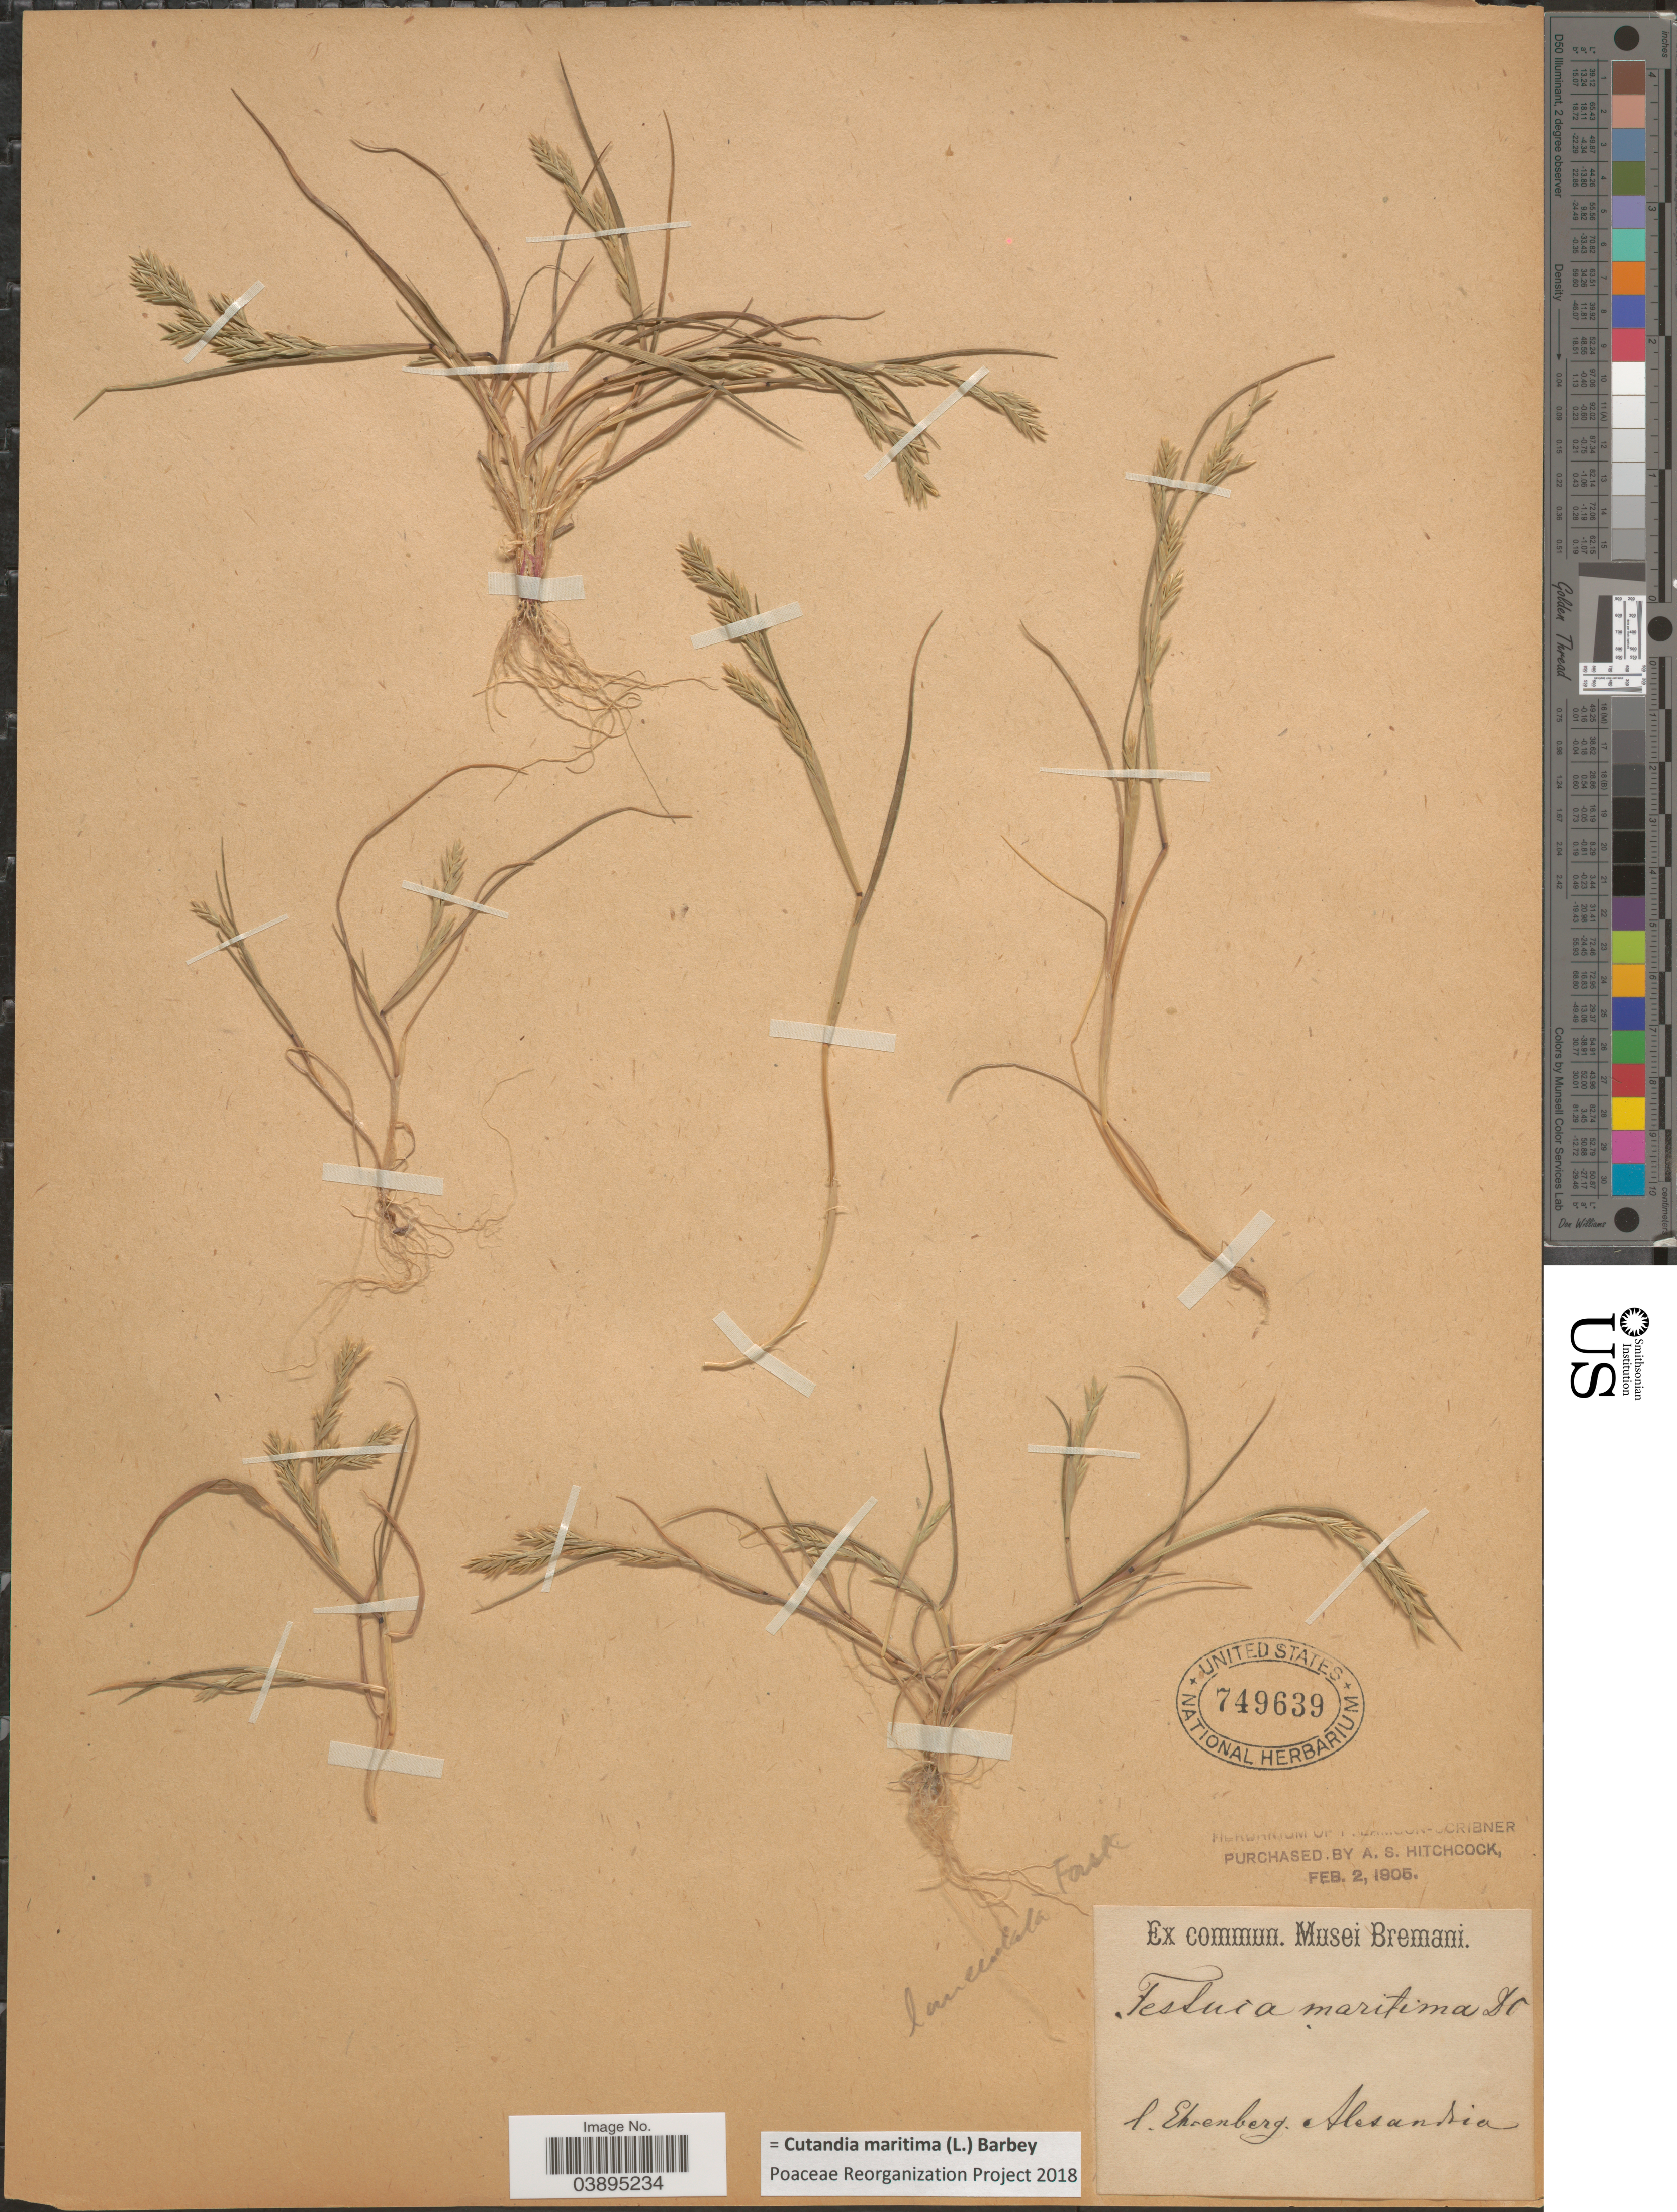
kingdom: Plantae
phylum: Tracheophyta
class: Liliopsida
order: Poales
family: Poaceae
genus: Cutandia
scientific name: Cutandia maritima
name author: (L.) Barbey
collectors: -. Ehrenberg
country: Egypt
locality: Alexandria.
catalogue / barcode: US 749639